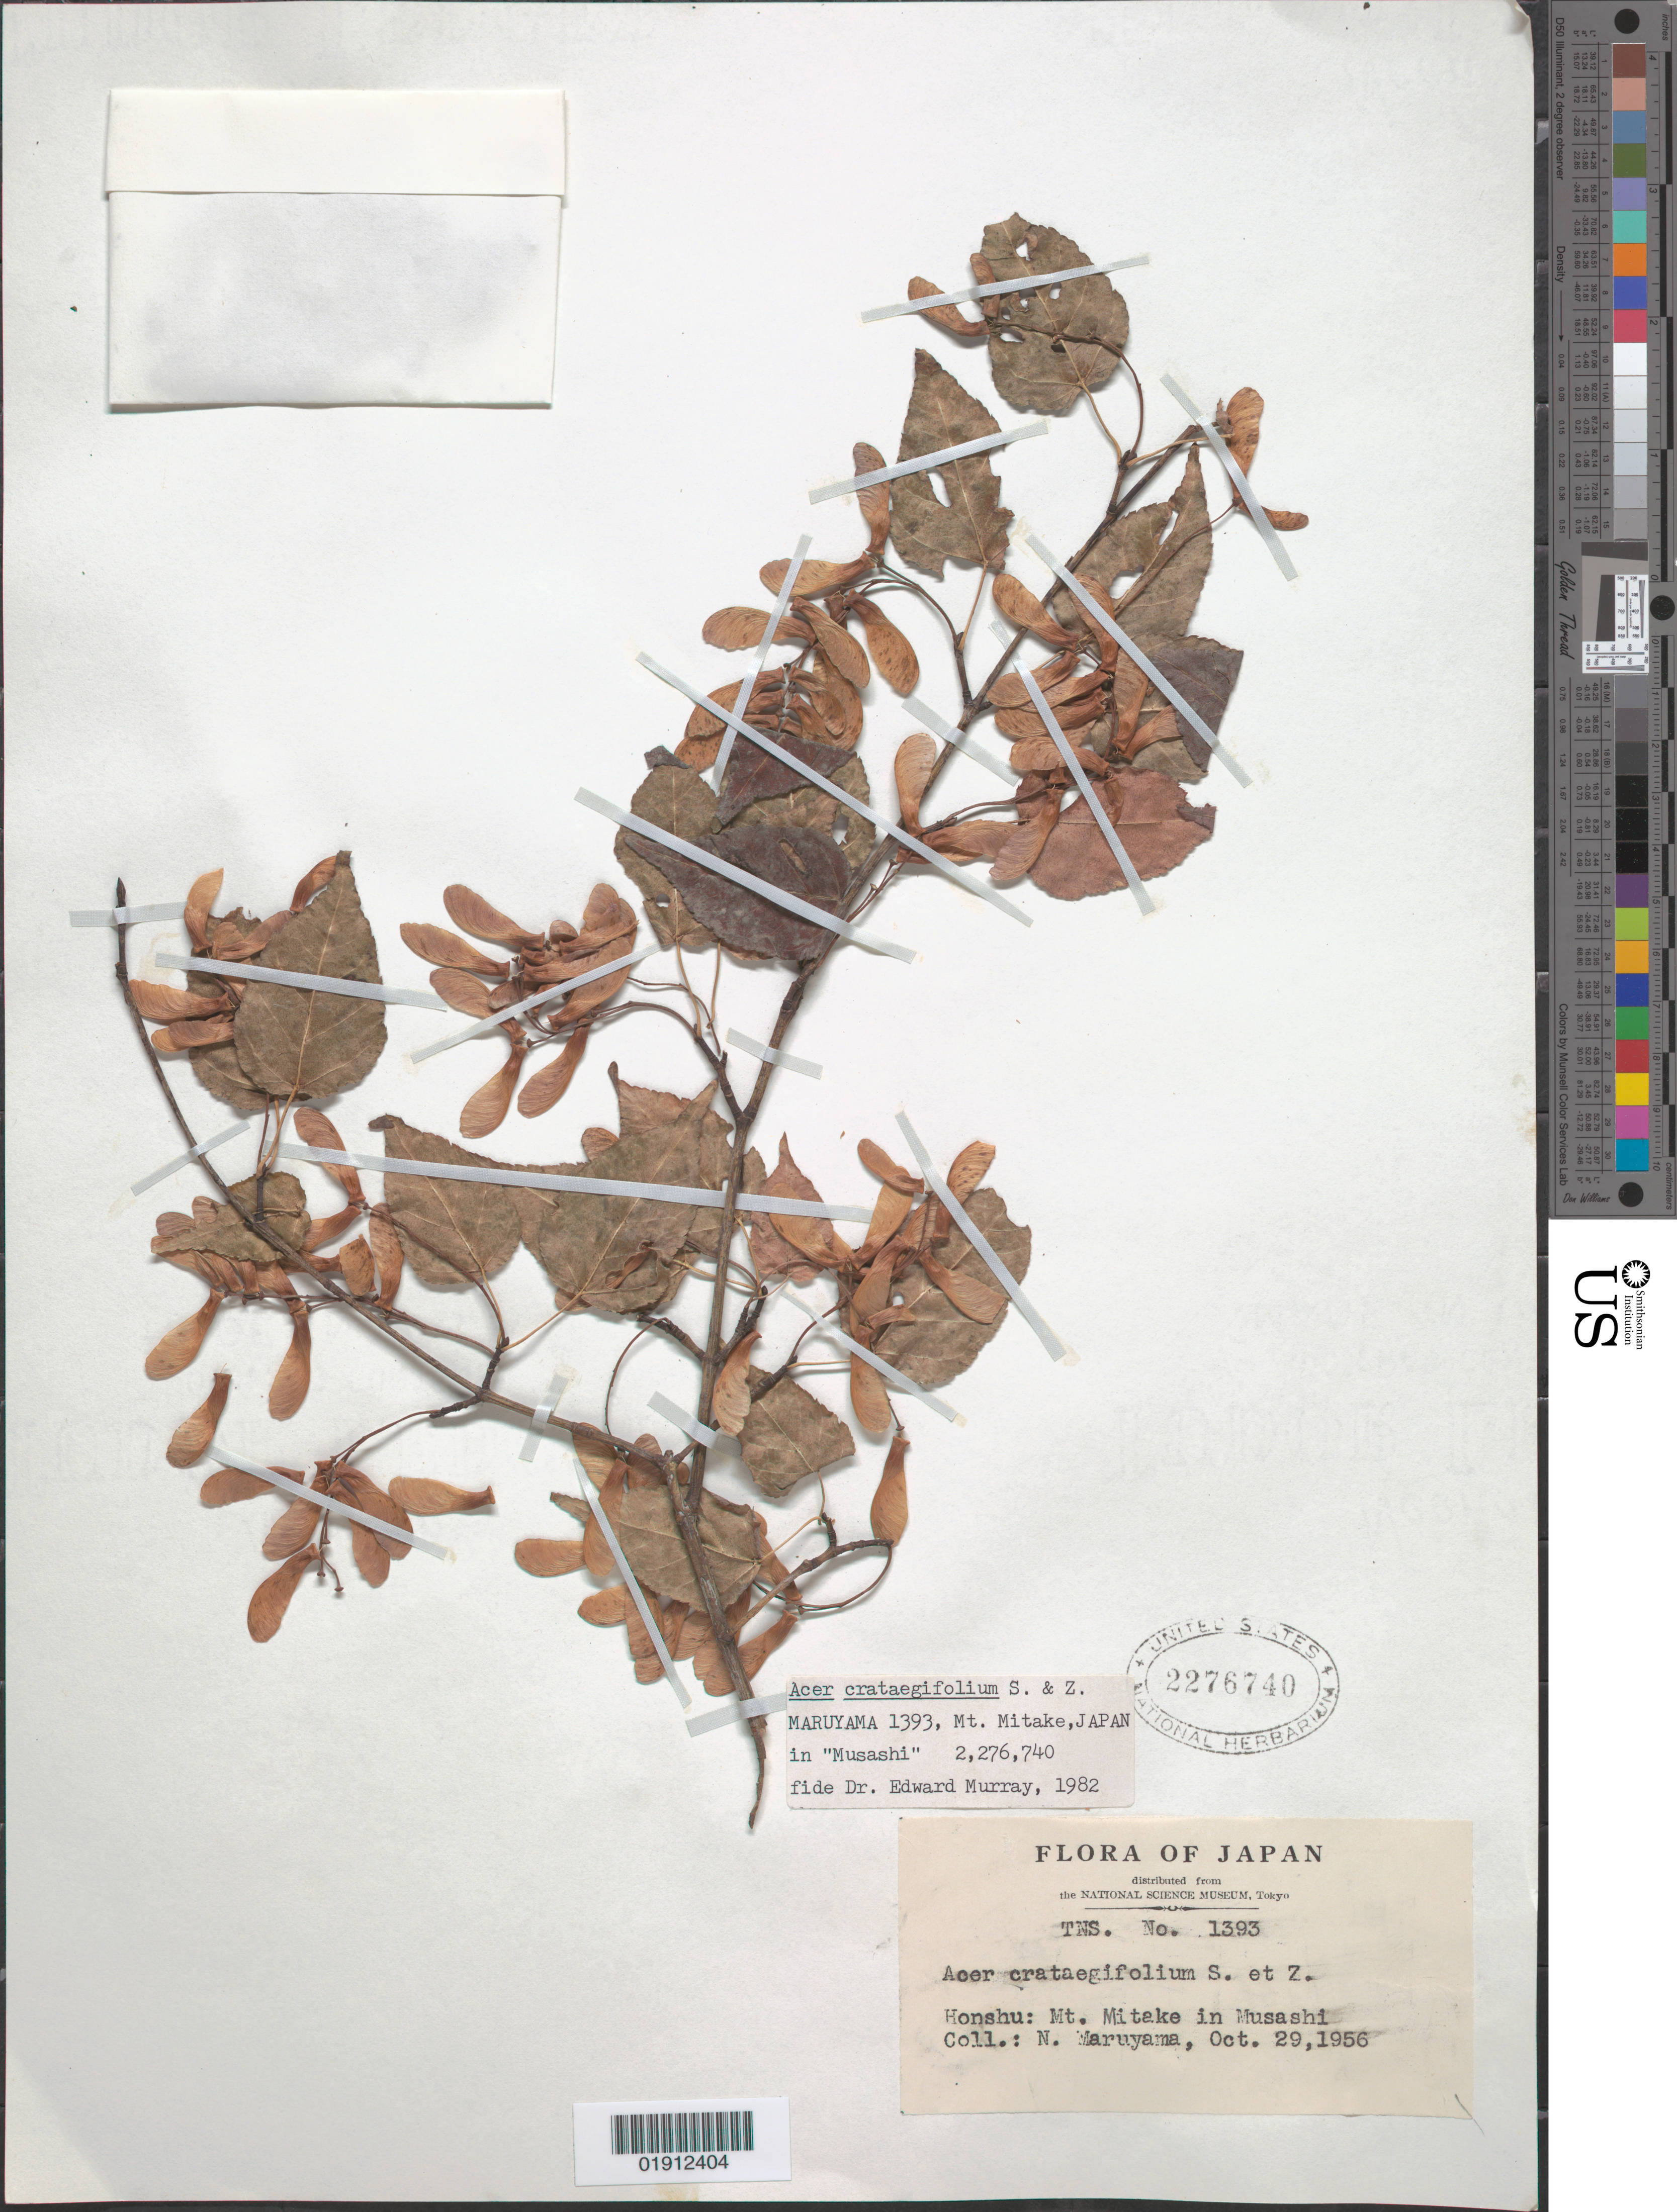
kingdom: Plantae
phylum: Tracheophyta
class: Magnoliopsida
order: Sapindales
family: Sapindaceae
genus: Acer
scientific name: Acer crataegifolium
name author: Siebold & Zucc.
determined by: Murray, Edward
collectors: N. Maruyama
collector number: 1393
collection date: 1956-10-29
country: Japan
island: Honshu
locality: Mt. Mitake in Musashi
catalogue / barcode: US 2276740